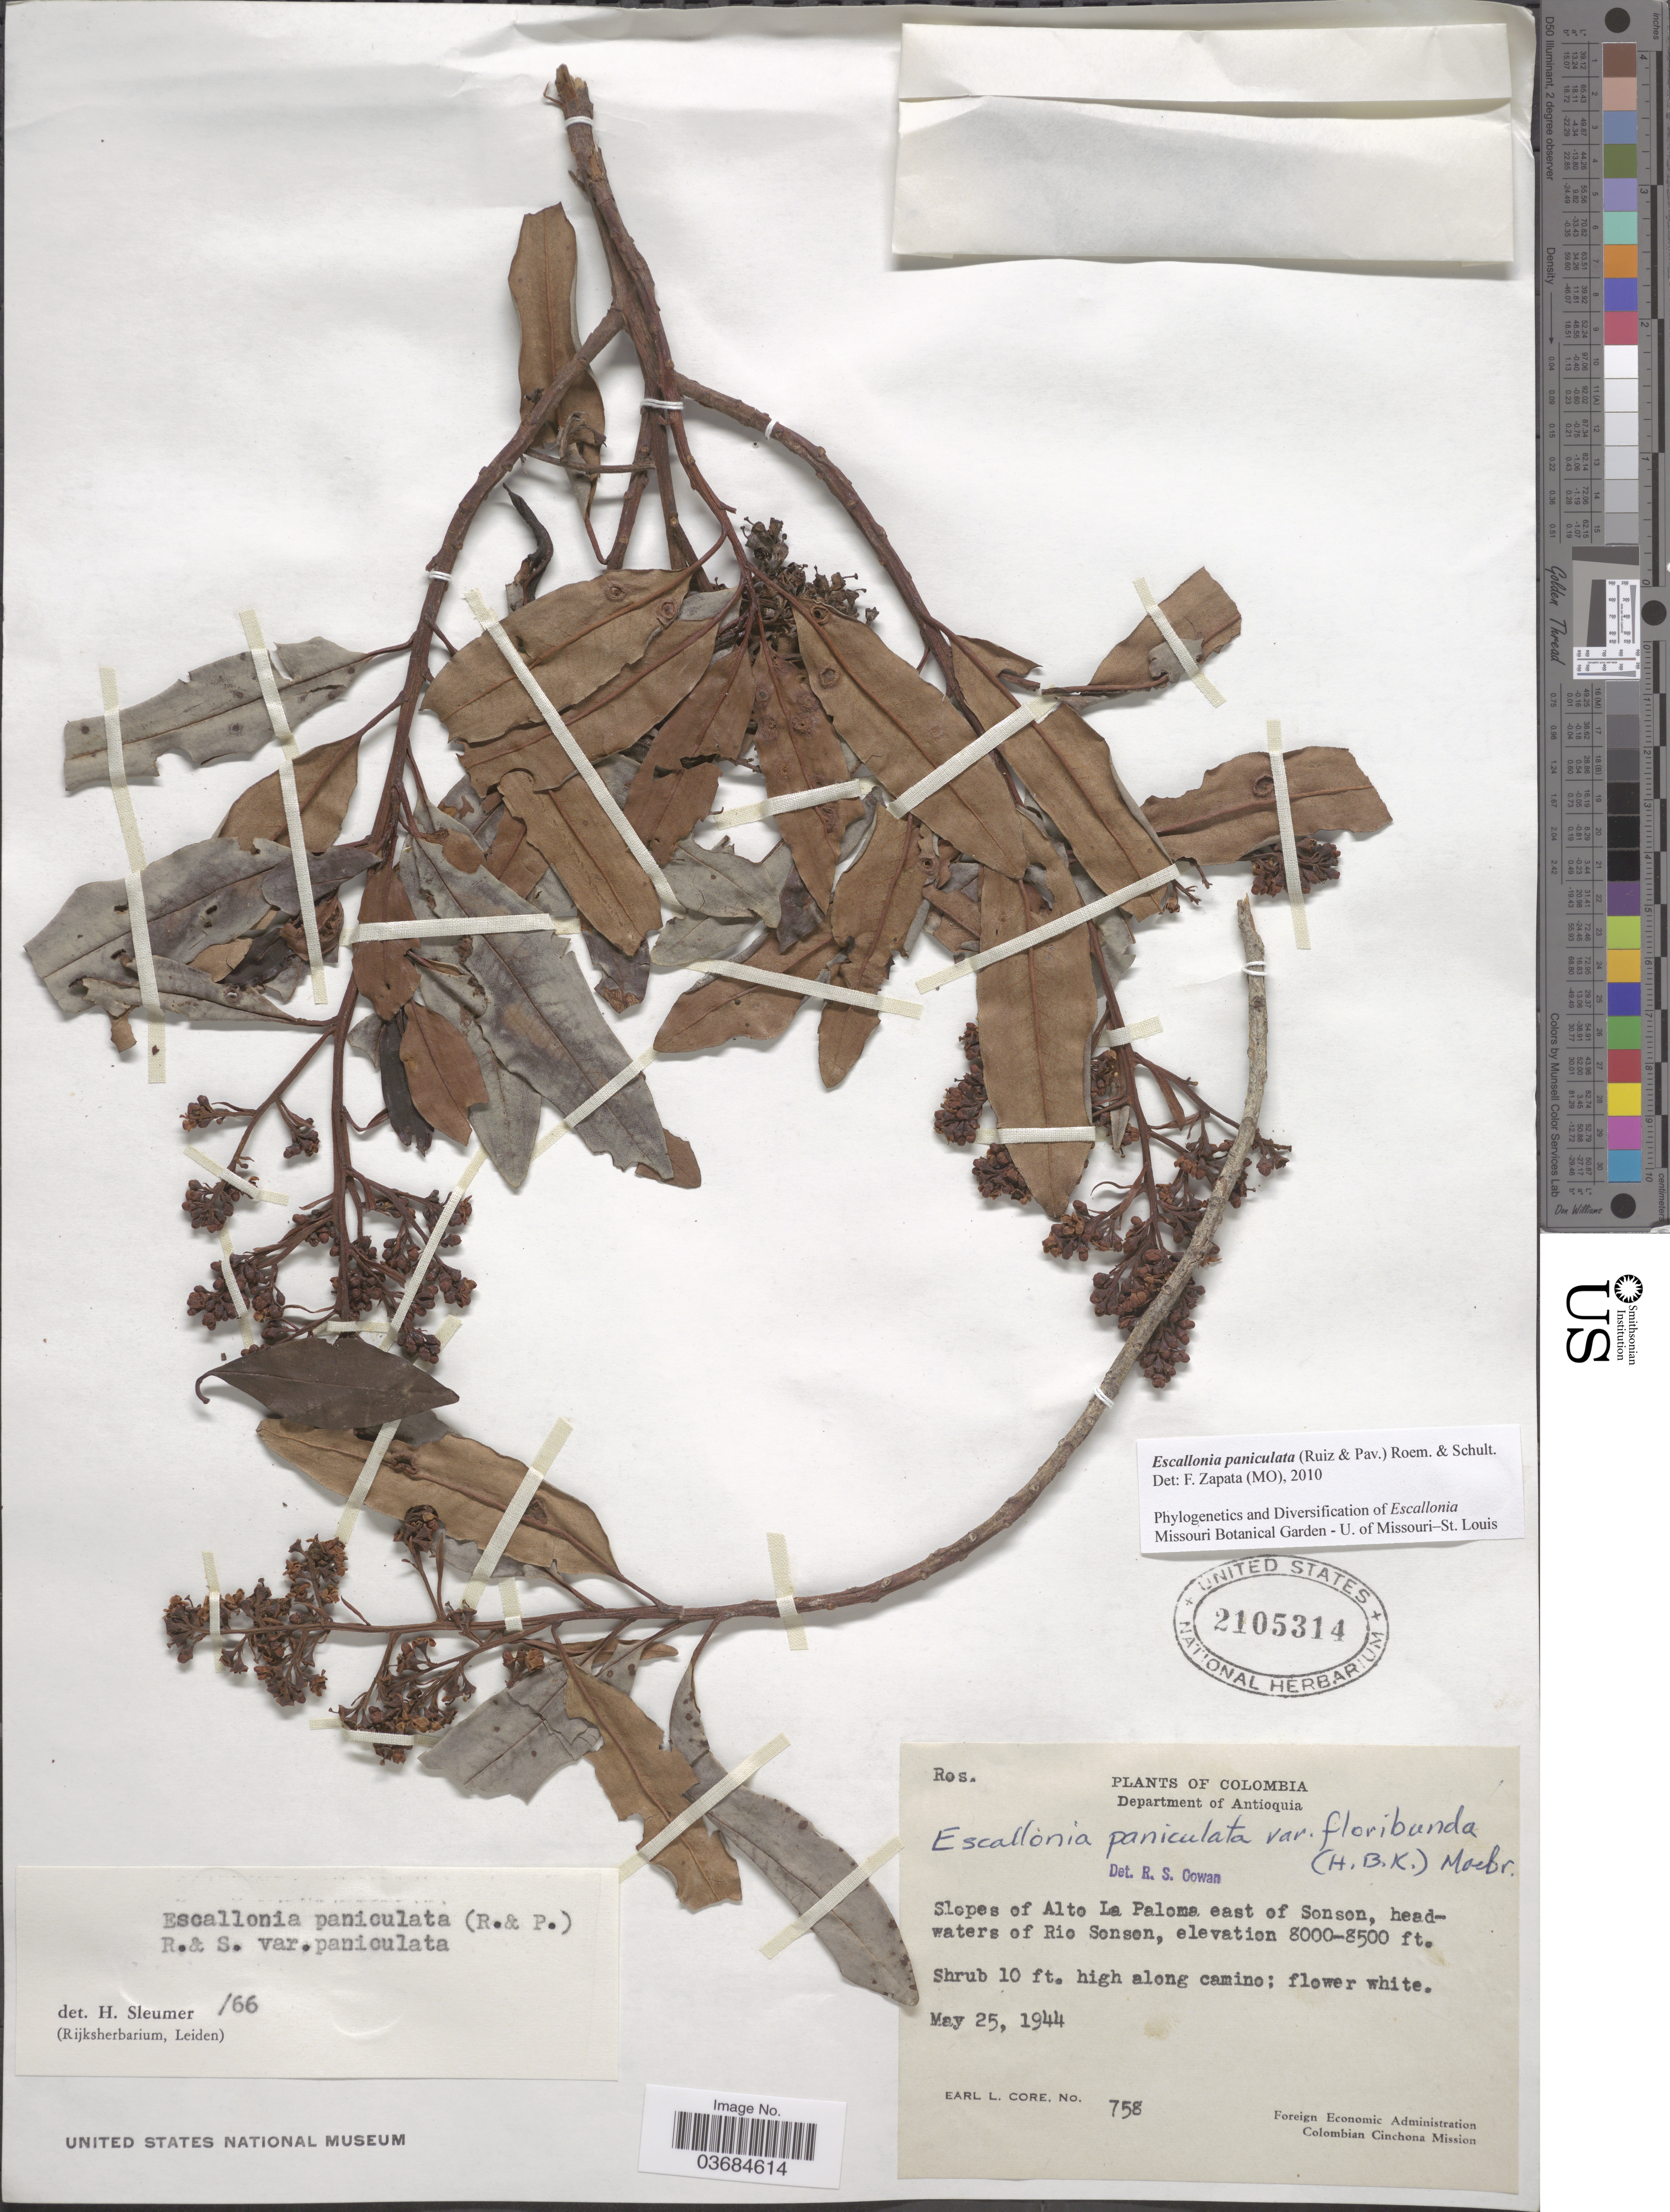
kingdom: Plantae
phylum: Tracheophyta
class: Magnoliopsida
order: Escalloniales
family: Escalloniaceae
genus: Escallonia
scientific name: Escallonia paniculata var. paniculata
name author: (Ruiz & Pav.) Roem. & Schult.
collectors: E. L. Core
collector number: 758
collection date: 1944-05-25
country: Colombia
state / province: Antioquia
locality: Department of Antioquia. Slopes of Alto La Paloma east of Sonson, headwaters of Rio Sonson. Colombian Cinchona Mission.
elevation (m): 2438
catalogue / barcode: US 2105314